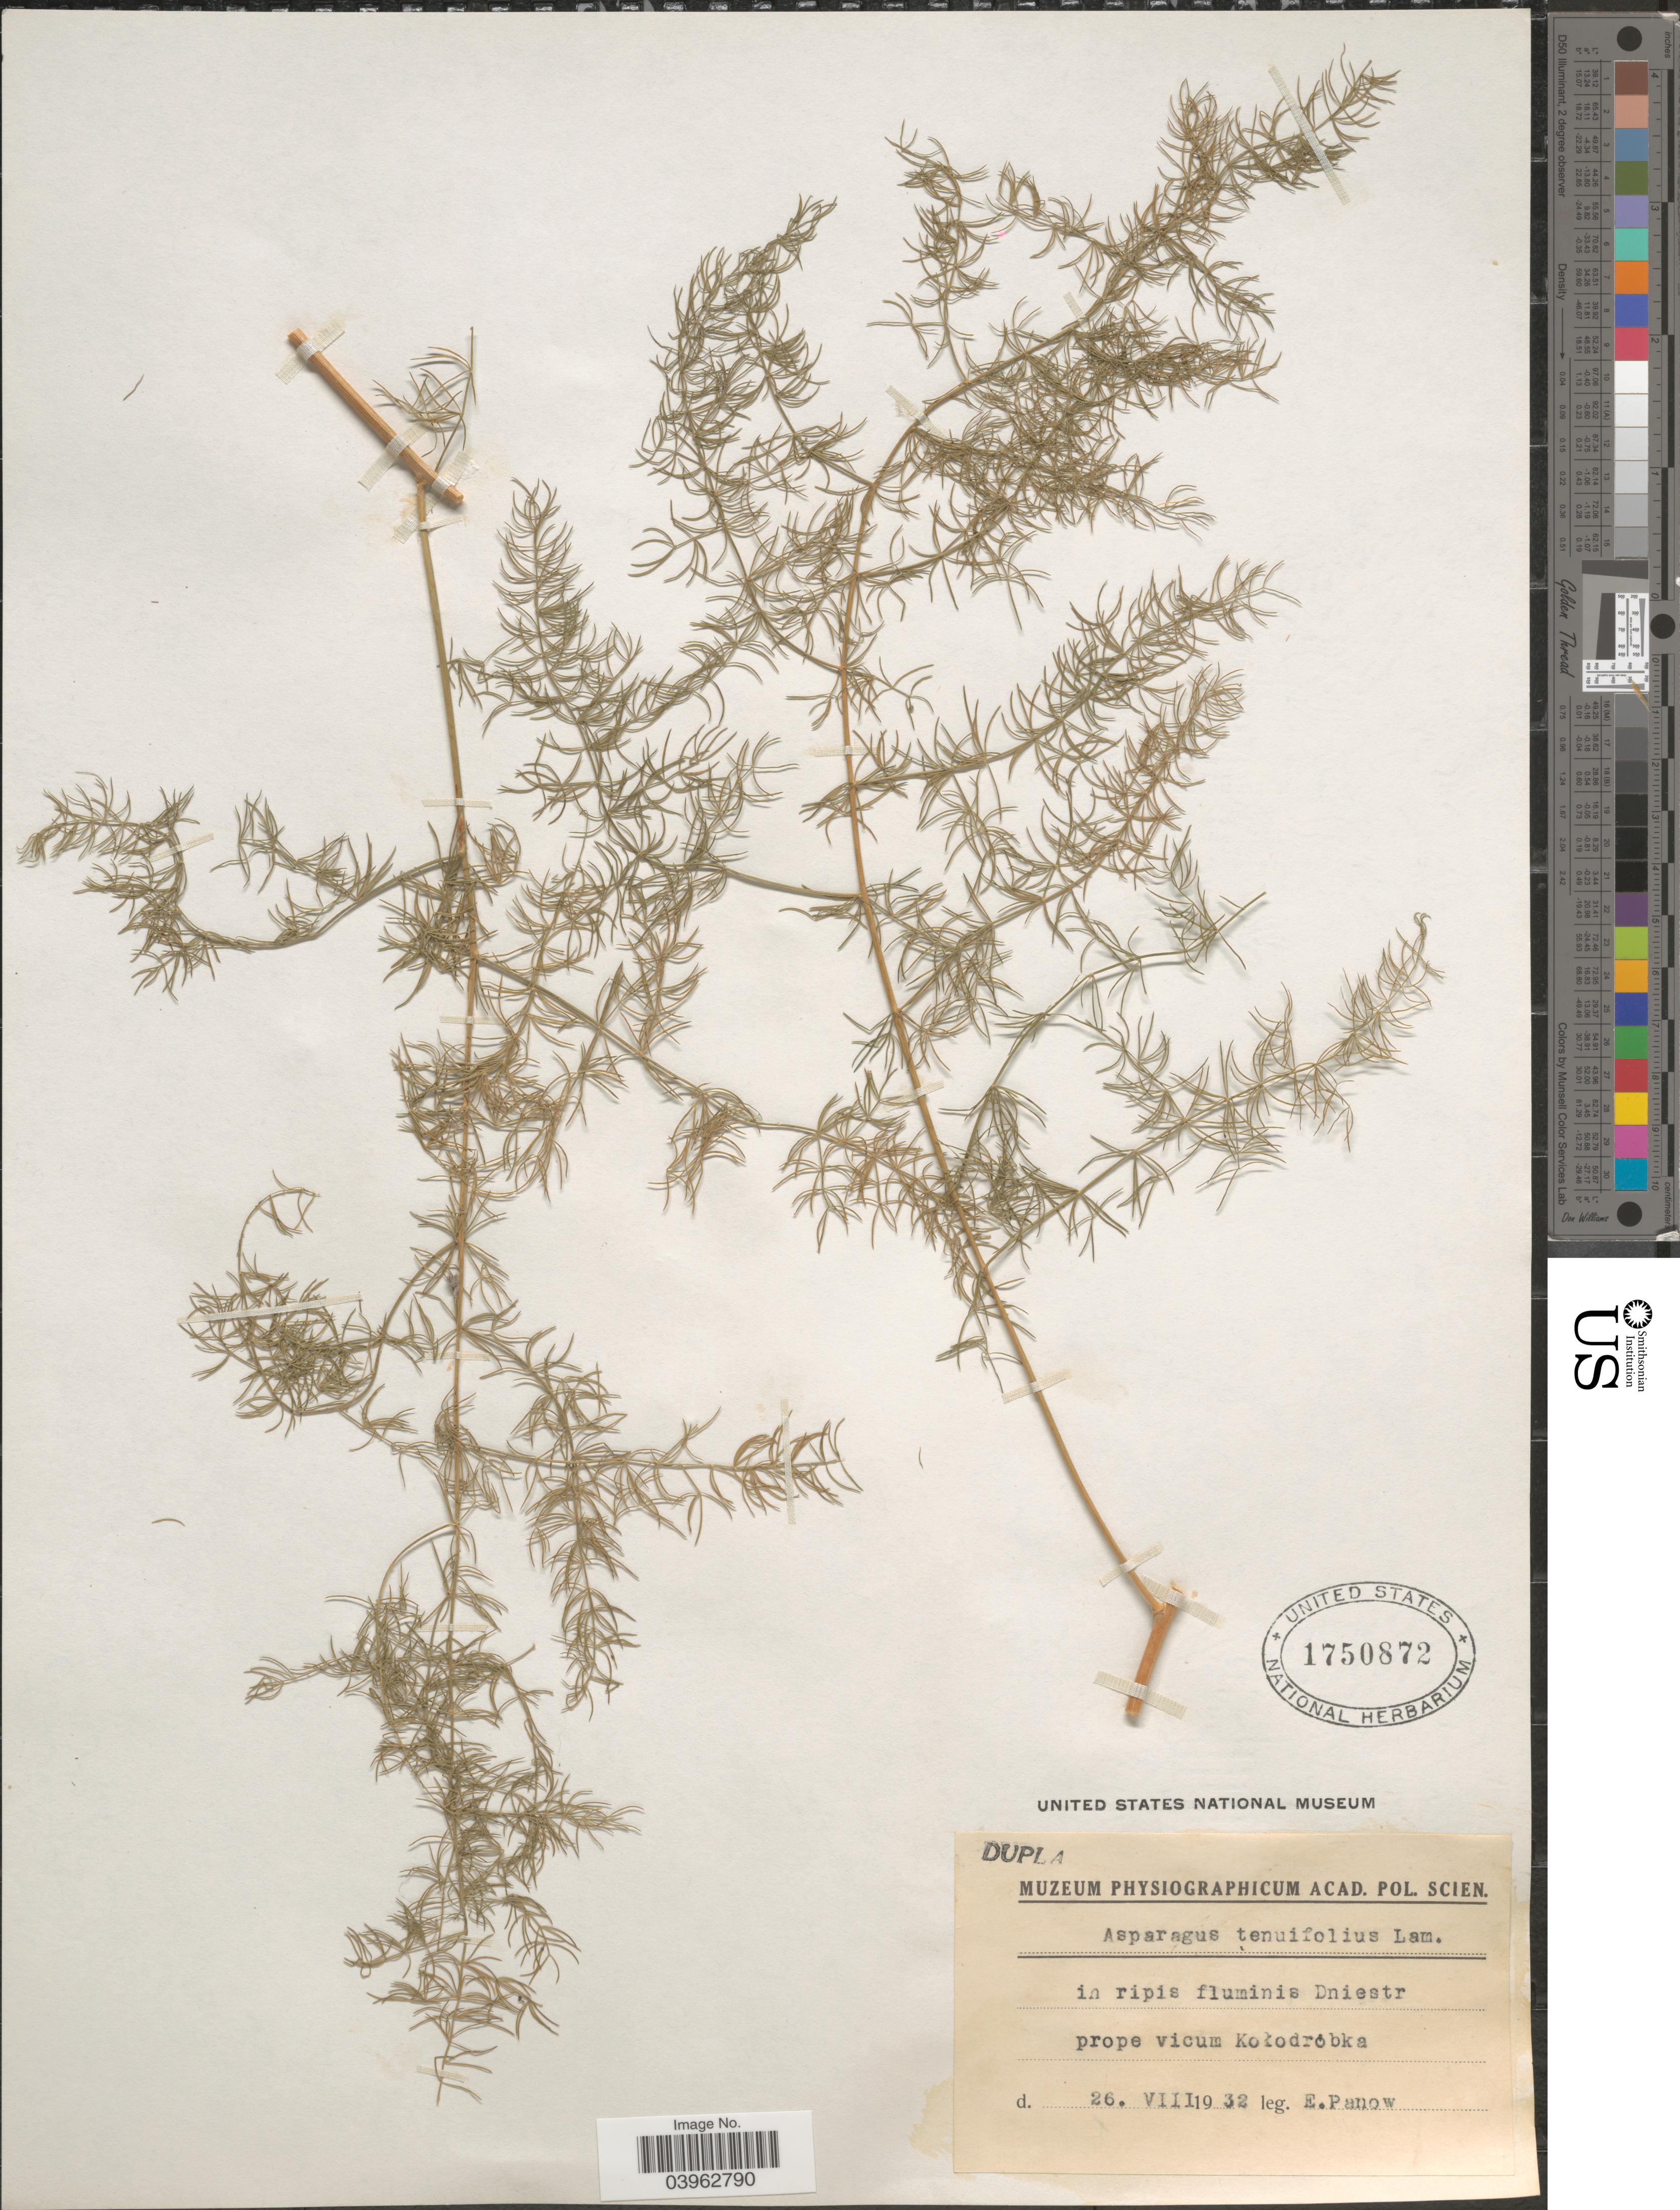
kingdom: Plantae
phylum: Tracheophyta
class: Liliopsida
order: Asparagales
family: Asparagaceae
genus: Asparagus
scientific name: Asparagus tenuifolius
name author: Lam.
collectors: E. Panow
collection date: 1932-08-26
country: Ukraine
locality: In ripis fluminis Dniestr prope vicum Kokodróbka.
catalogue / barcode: US 1750872